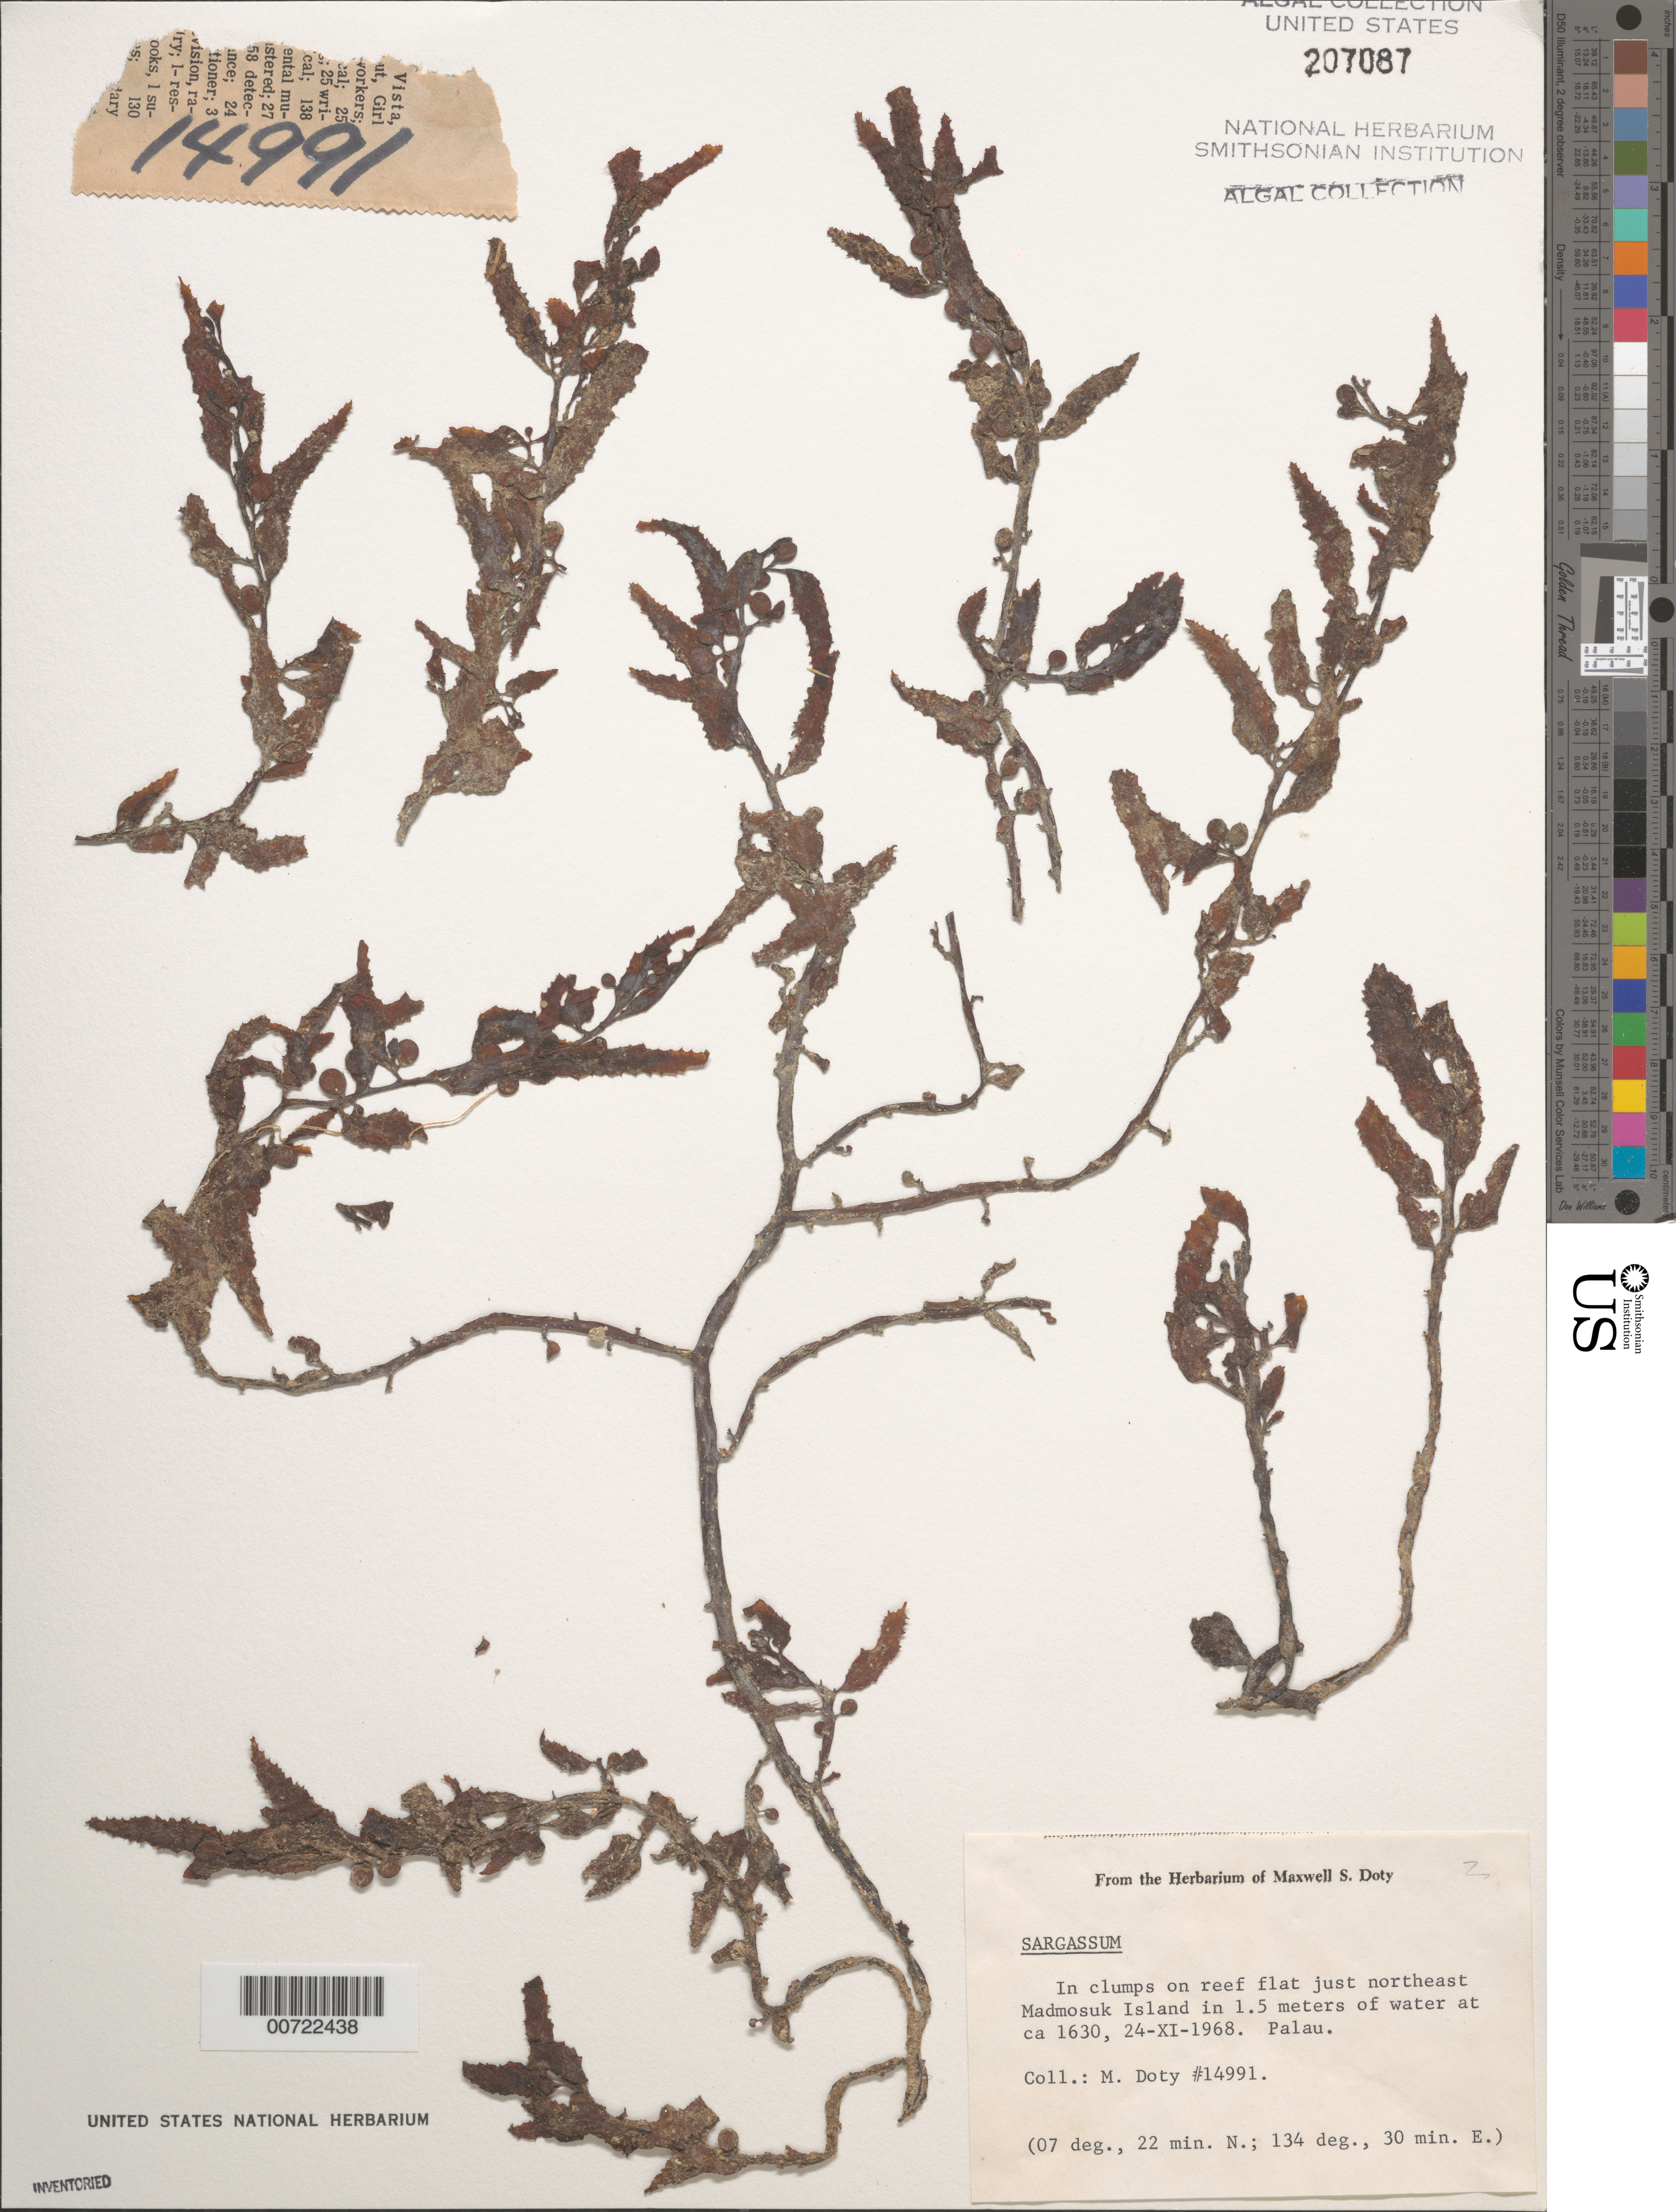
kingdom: Chromista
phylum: Ochrophyta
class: Phaeophyceae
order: Fucales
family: Sargassaceae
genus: Sargassum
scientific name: Sargassum sp.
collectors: M. S. Doty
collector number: MSD 14991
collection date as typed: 24 Nov 1968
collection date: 1968-11-24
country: Palau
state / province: Koror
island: Oreor [Koror]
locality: Just off the NW coast of Oreor I.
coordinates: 07 deg., 22 min. N, 134 deg., 30 min. E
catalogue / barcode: US 207087